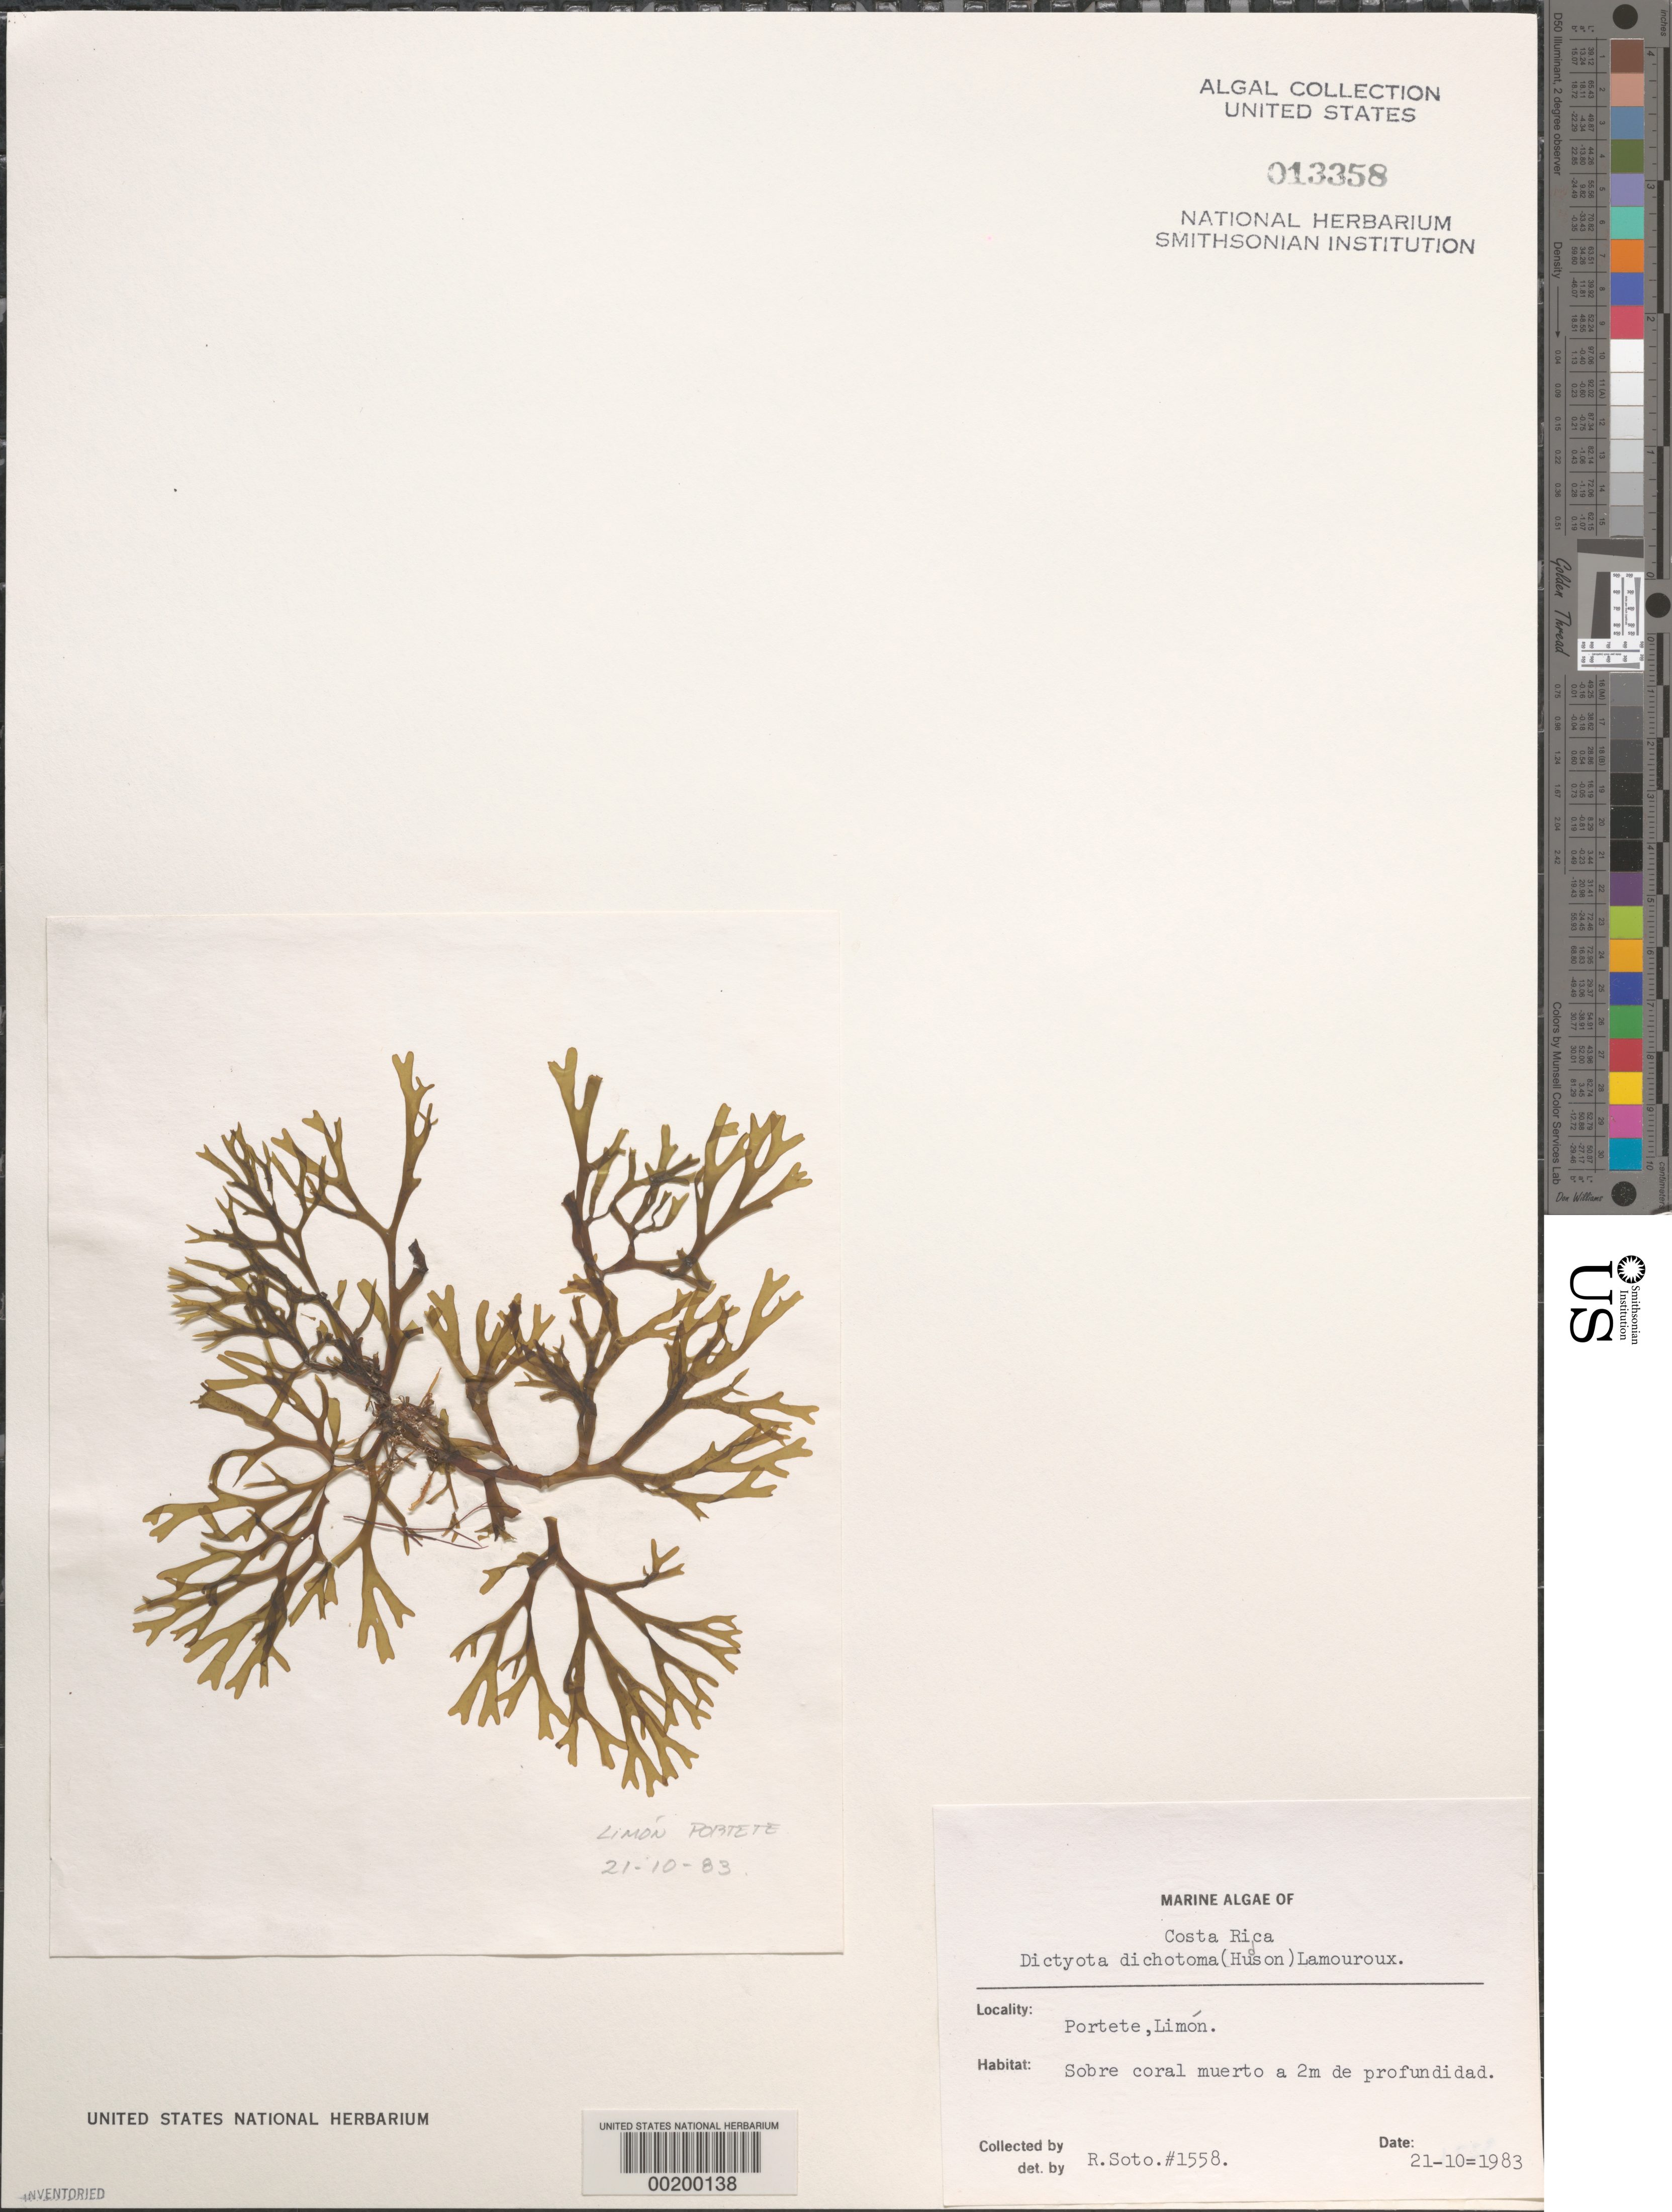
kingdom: Chromista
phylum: Ochrophyta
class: Phaeophyceae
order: Dictyotales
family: Dictyotaceae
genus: Dictyota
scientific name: Dictyota dichotoma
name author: (Huds.) J.V.Lamouroux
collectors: R. Soto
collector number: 1558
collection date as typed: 21 Oct 1983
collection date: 1983-10-21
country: Costa Rica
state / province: Limón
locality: Portete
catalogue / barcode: US 13358